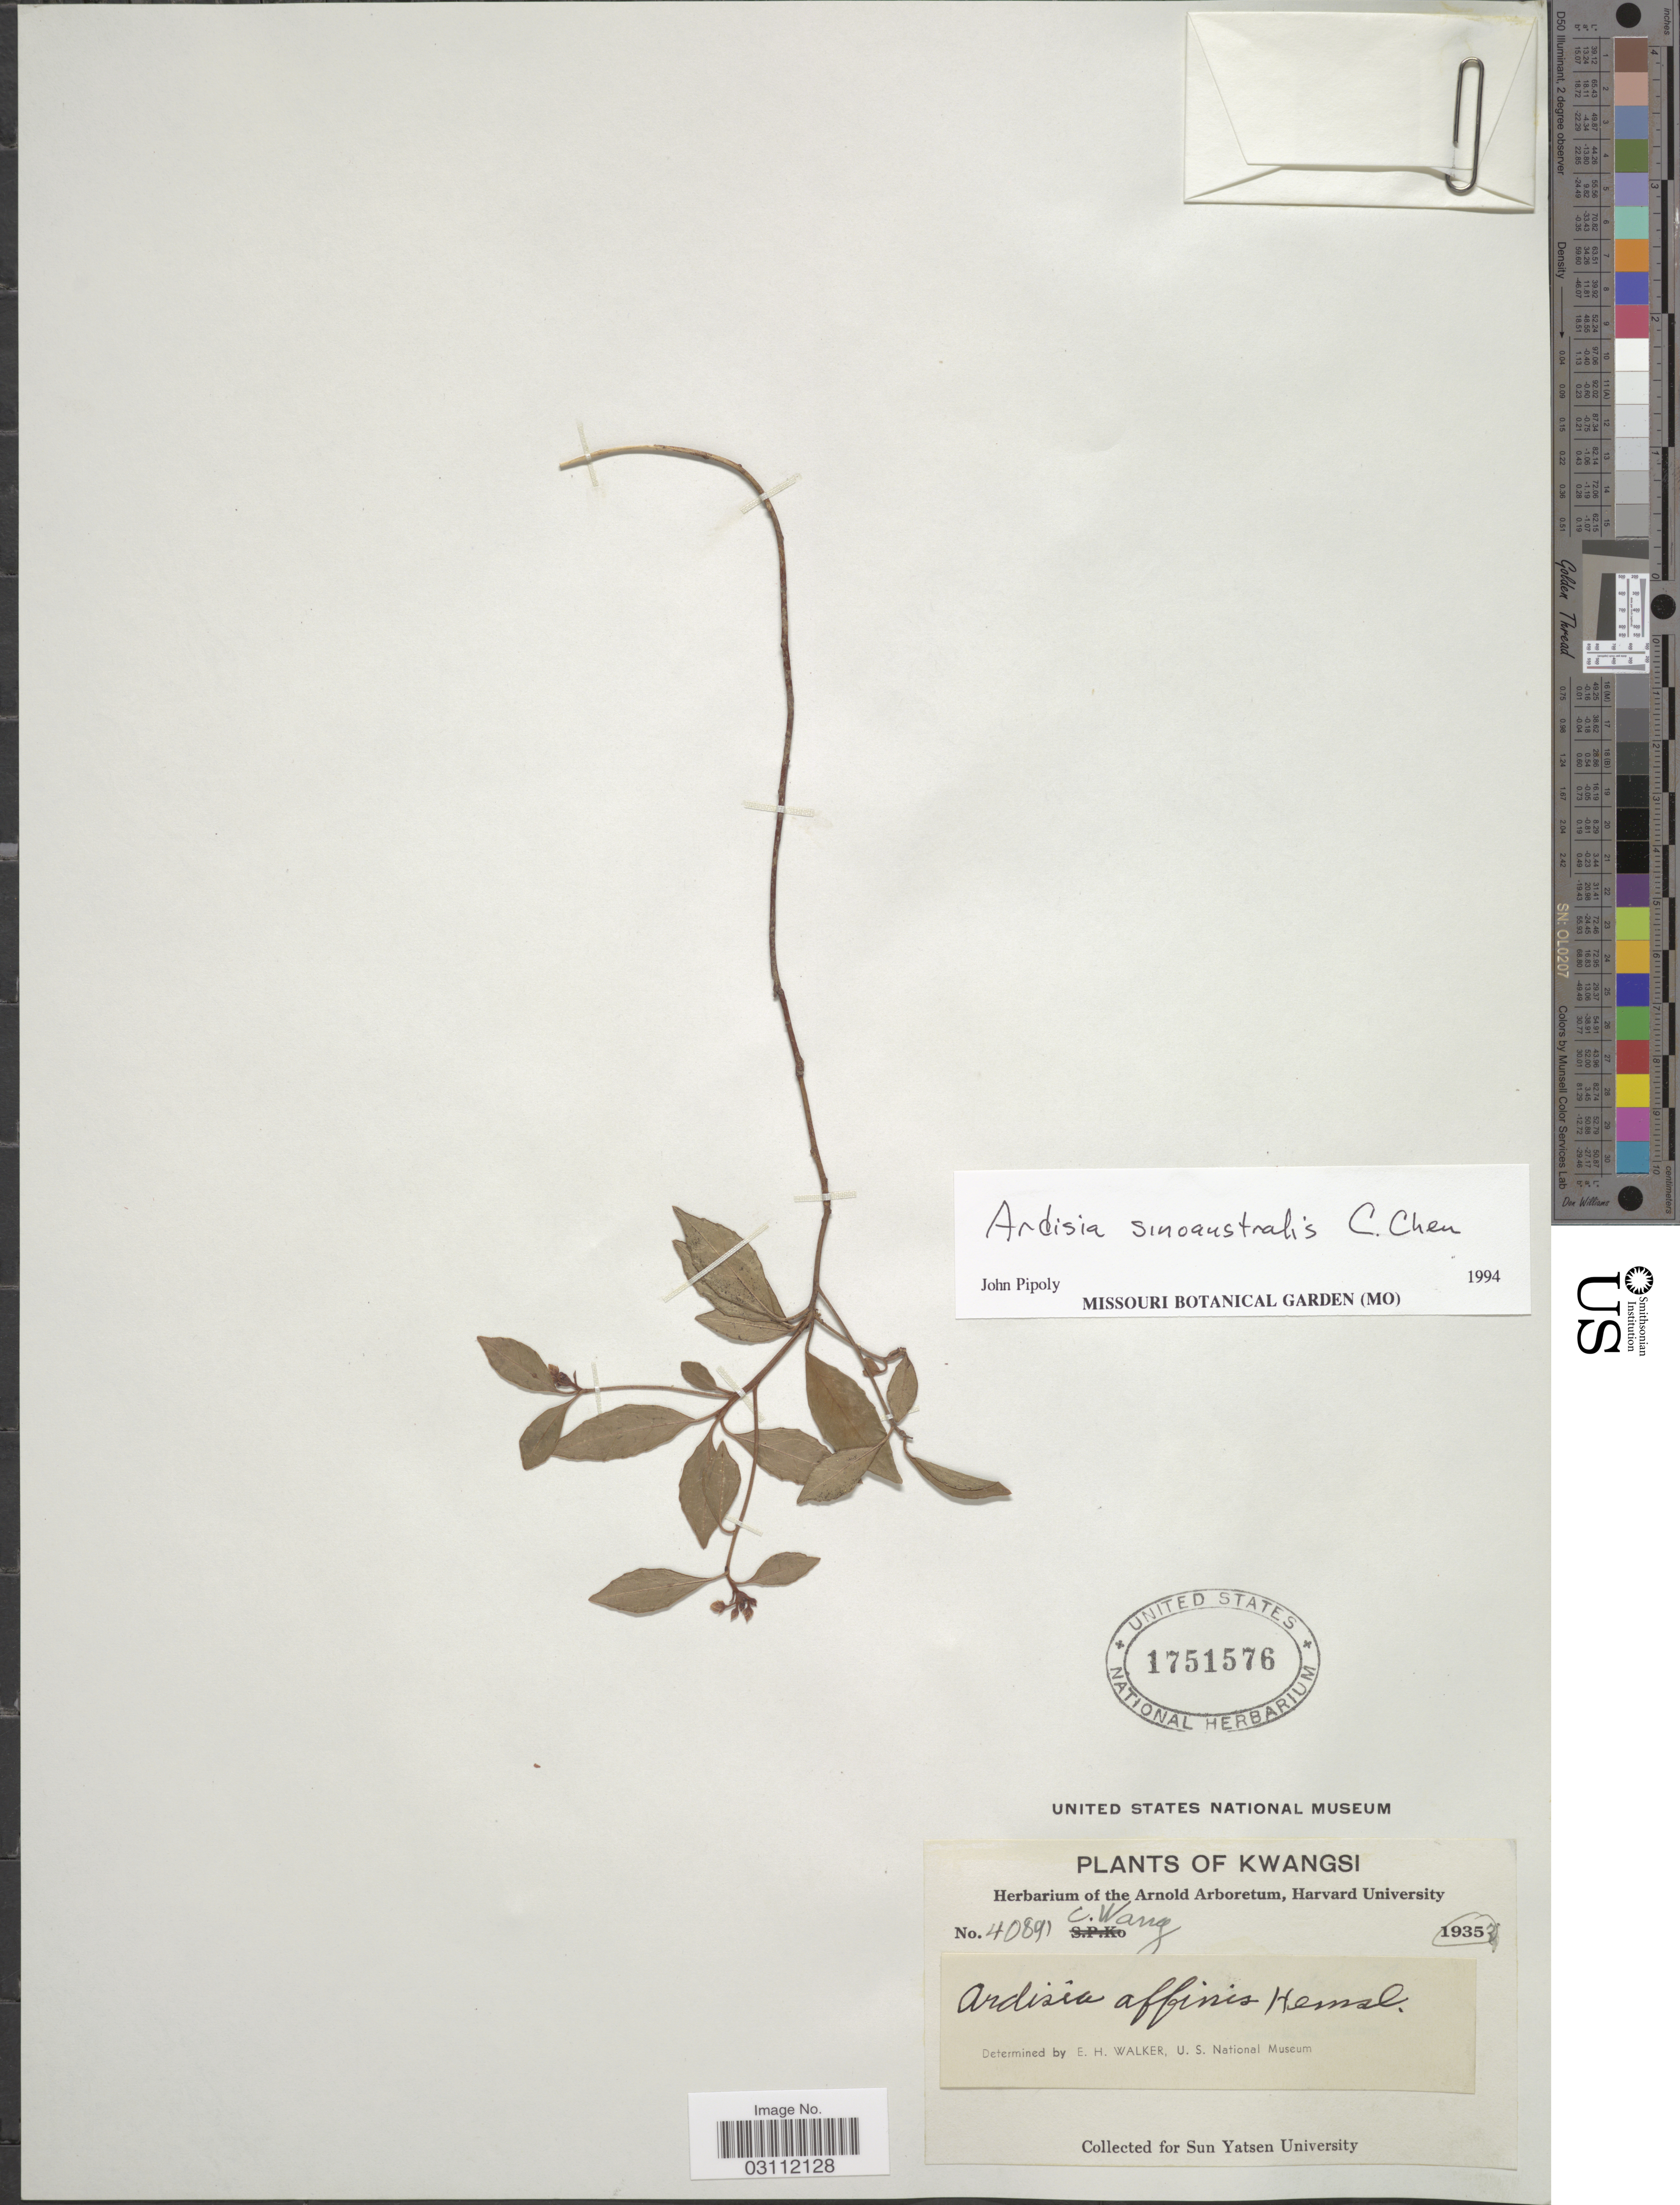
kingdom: Plantae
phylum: Tracheophyta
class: Magnoliopsida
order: Ericales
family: Primulaceae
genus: Ardisia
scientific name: Ardisia sinoaustralis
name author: C. Chen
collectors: C. Wang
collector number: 40891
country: China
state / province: Guangxi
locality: Kwangsi.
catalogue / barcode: US 1751576